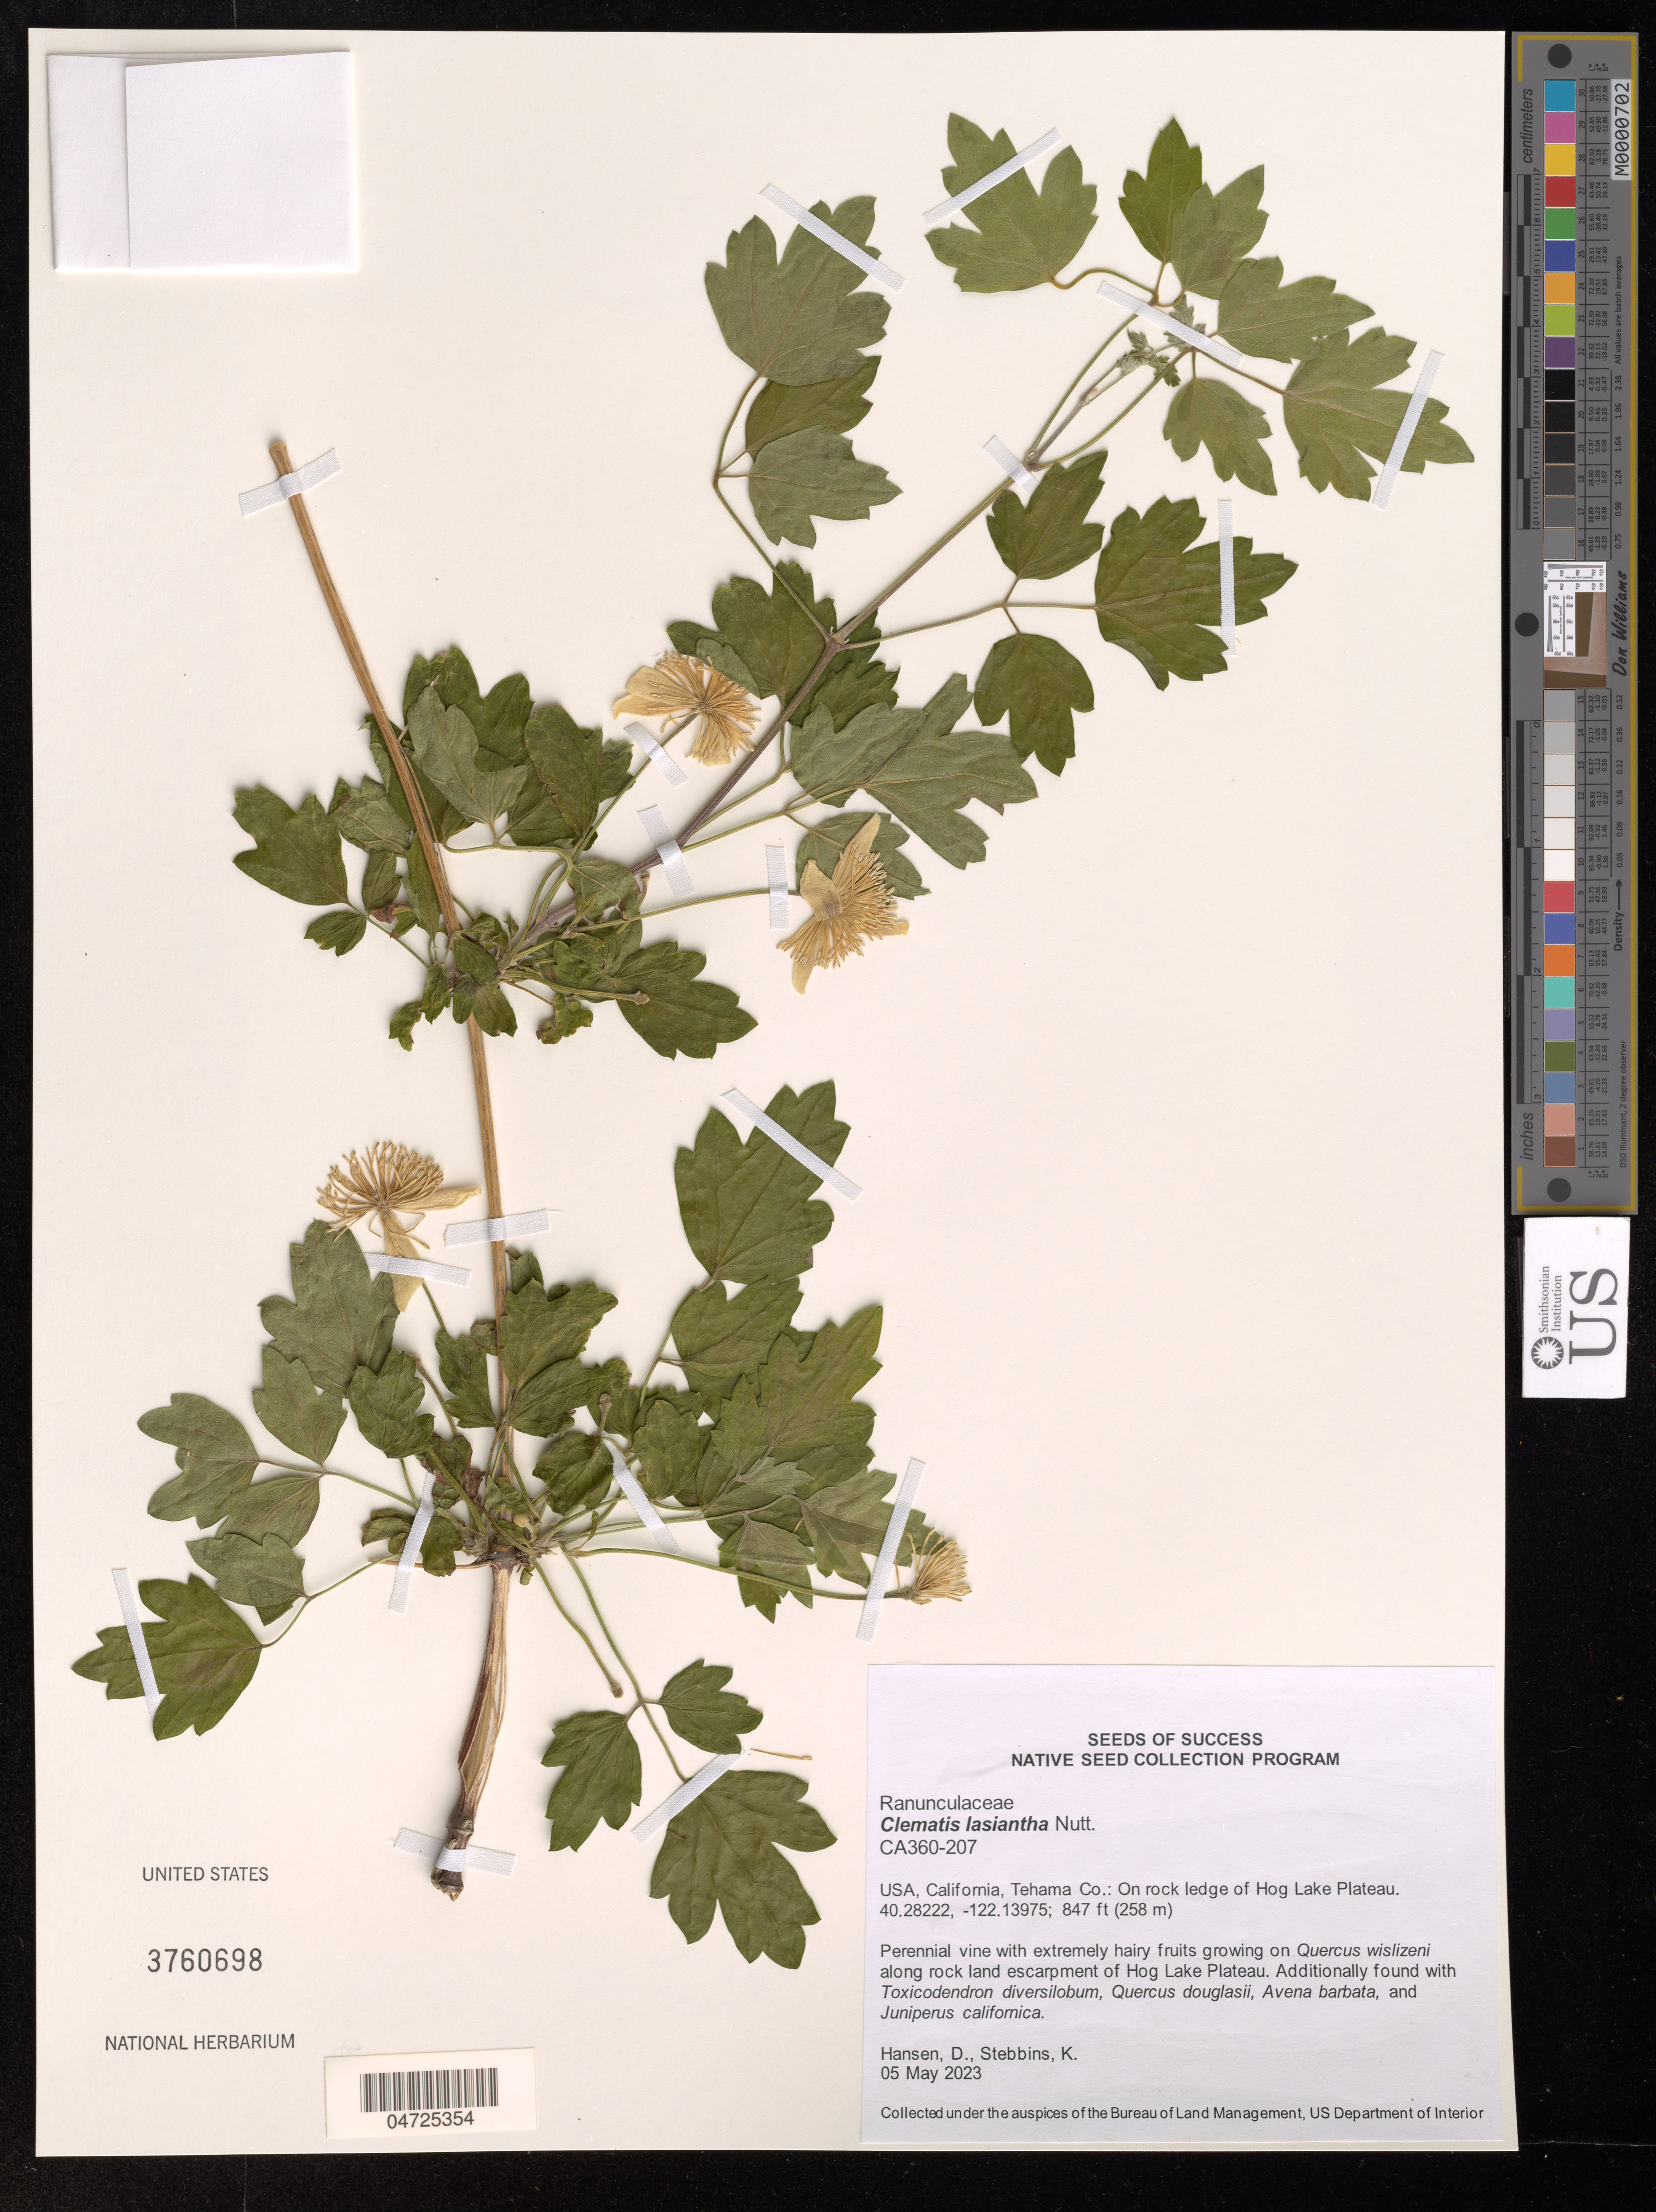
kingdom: Plantae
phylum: Tracheophyta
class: Magnoliopsida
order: Ranunculales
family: Ranunculaceae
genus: Clematis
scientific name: Clematis lasiantha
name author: Nutt.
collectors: D. Hansen & K. Stebbins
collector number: CA360-207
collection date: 2023-05-05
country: United States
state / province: California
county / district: Tehama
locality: Tehama Co.: On rock ledge of Hog Lake Plateau.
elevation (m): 258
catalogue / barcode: US 3760698